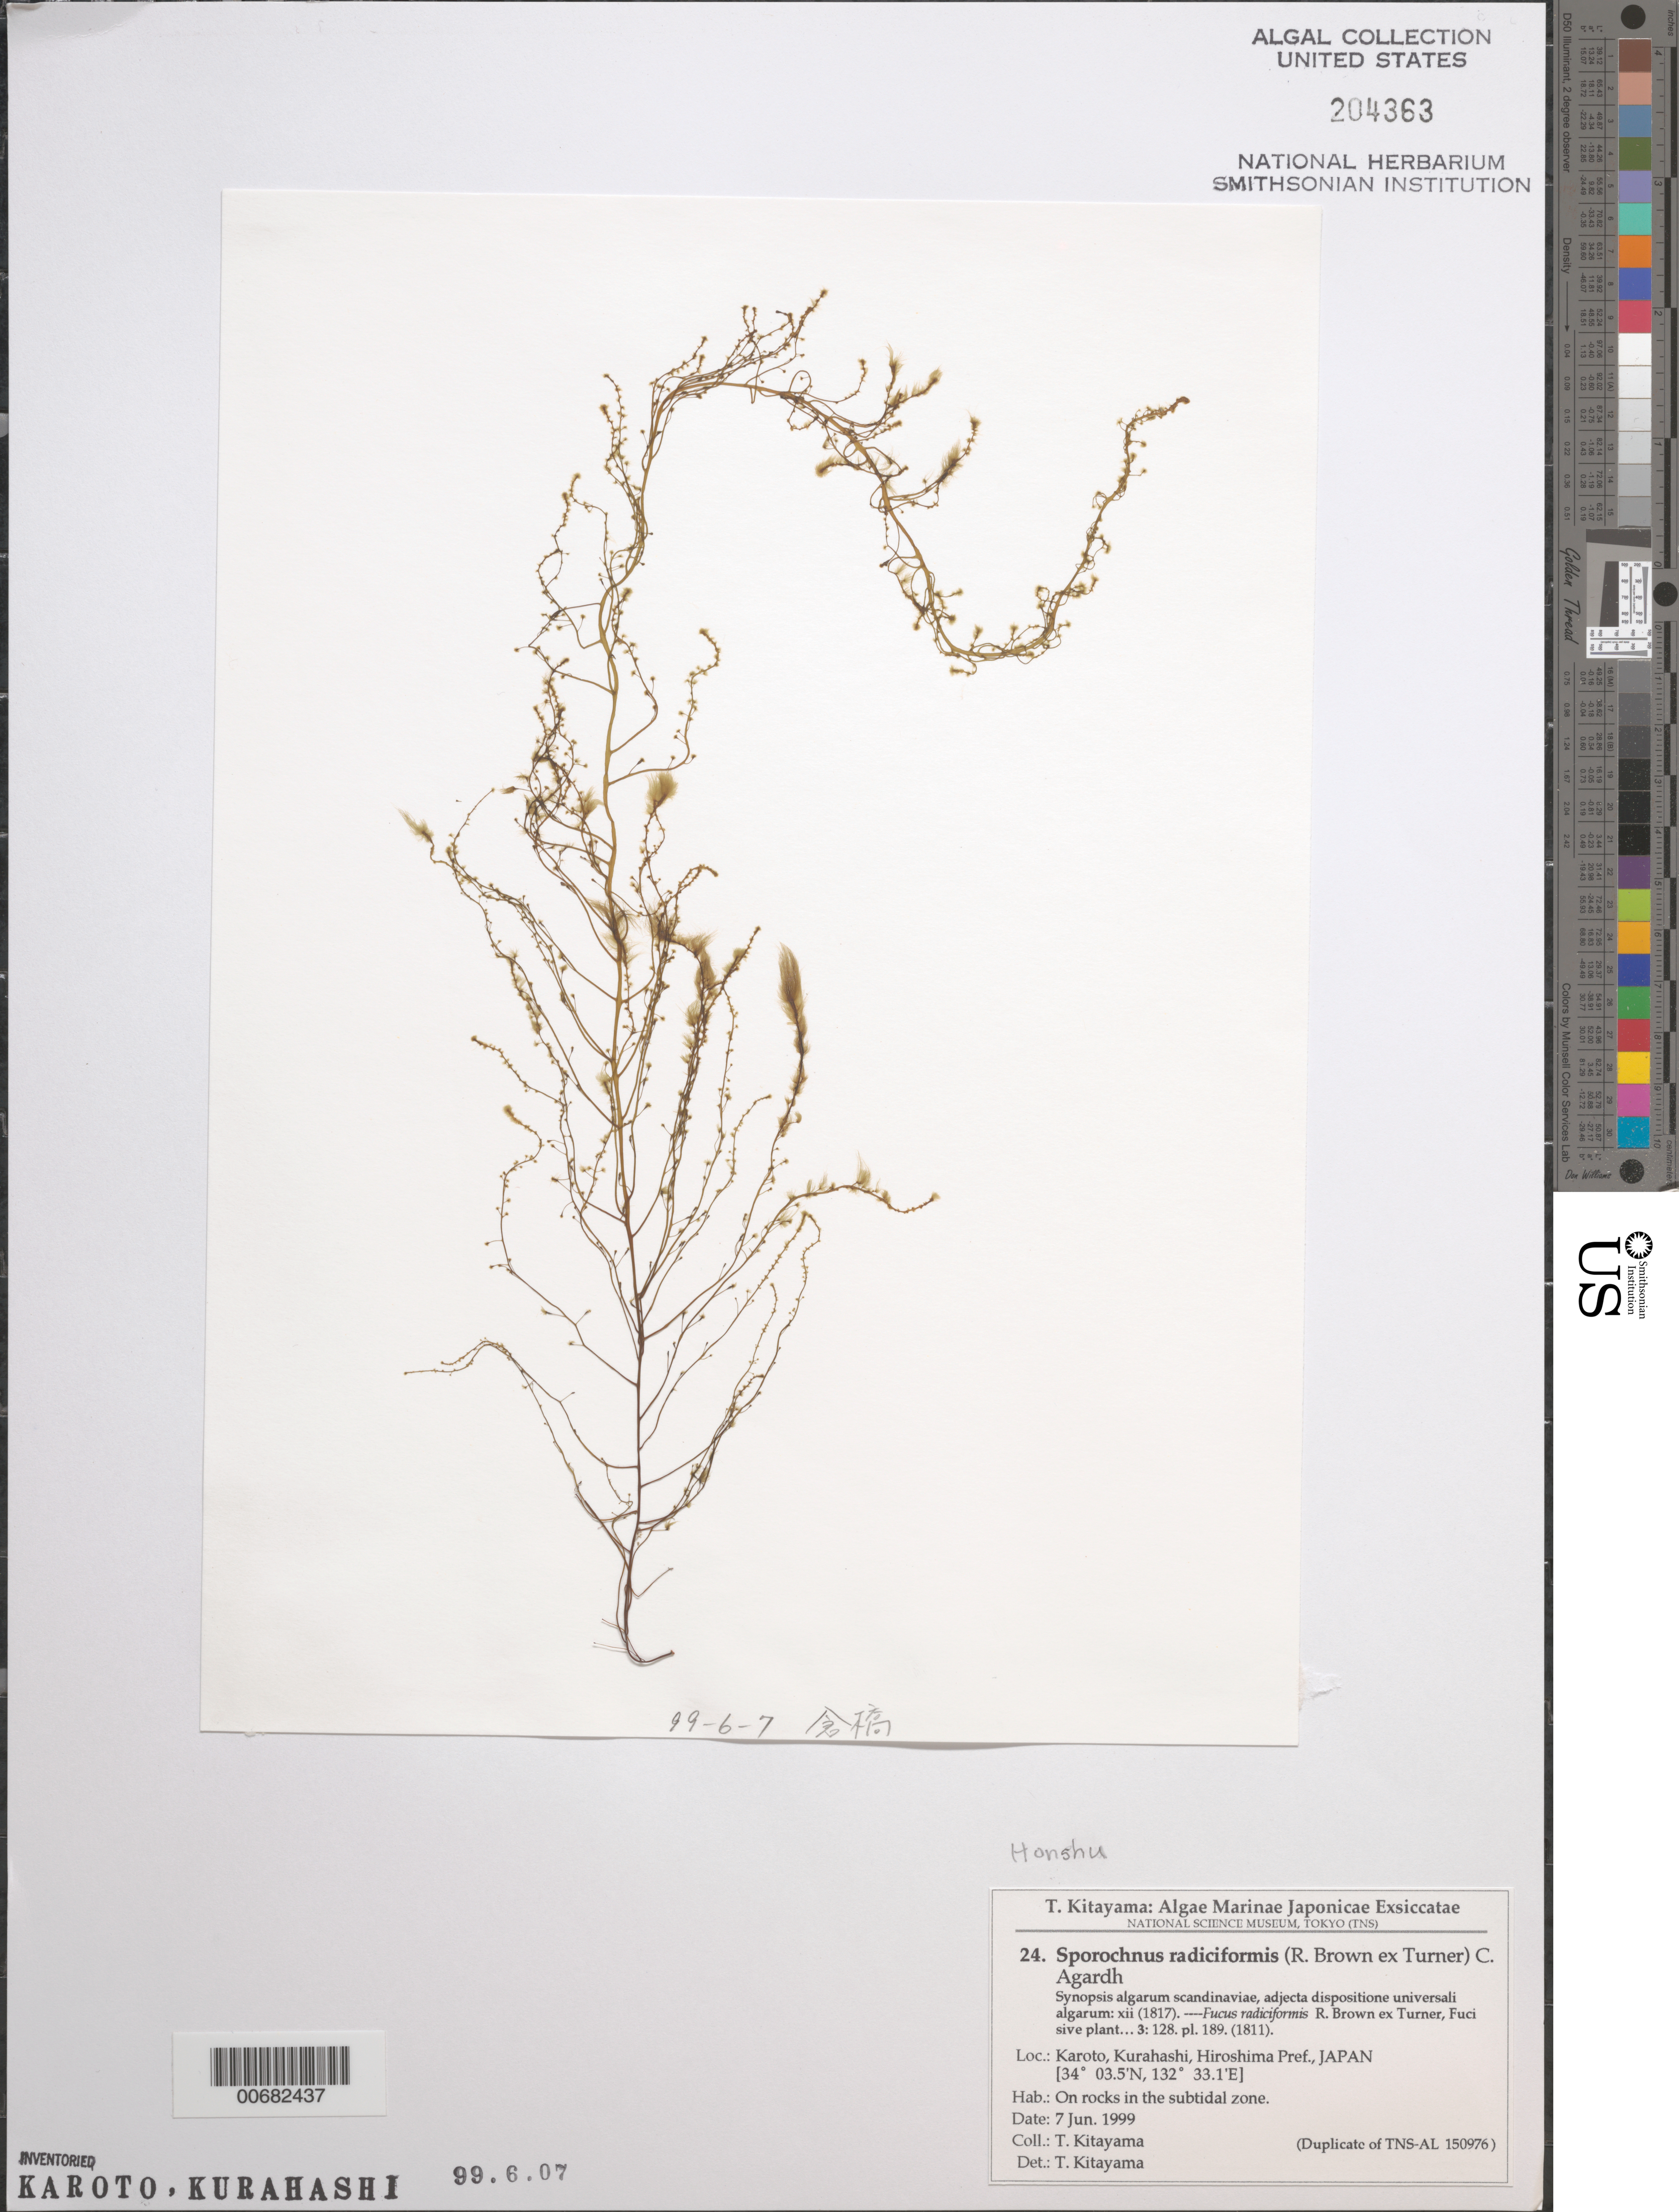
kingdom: Chromista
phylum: Ochrophyta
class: Phaeophyceae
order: Sporochnales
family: Sporochnaceae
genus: Sporochnus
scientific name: Sporochnus radiciformis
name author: (R. Br. ex Turner) C. Agardh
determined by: Kitayama, T.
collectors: T. Kitayama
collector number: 24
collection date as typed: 07 Jun 1999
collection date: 1999-06-07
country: Japan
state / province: Hirosima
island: Honshu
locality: Karoto, Kurahashi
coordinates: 34 03.5' N, 132 33.1' E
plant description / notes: Kitayama, T., Algae Marinae Japonicae Exsiccatae, Fasc. I (Nos. 1-25)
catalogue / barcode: US 204363